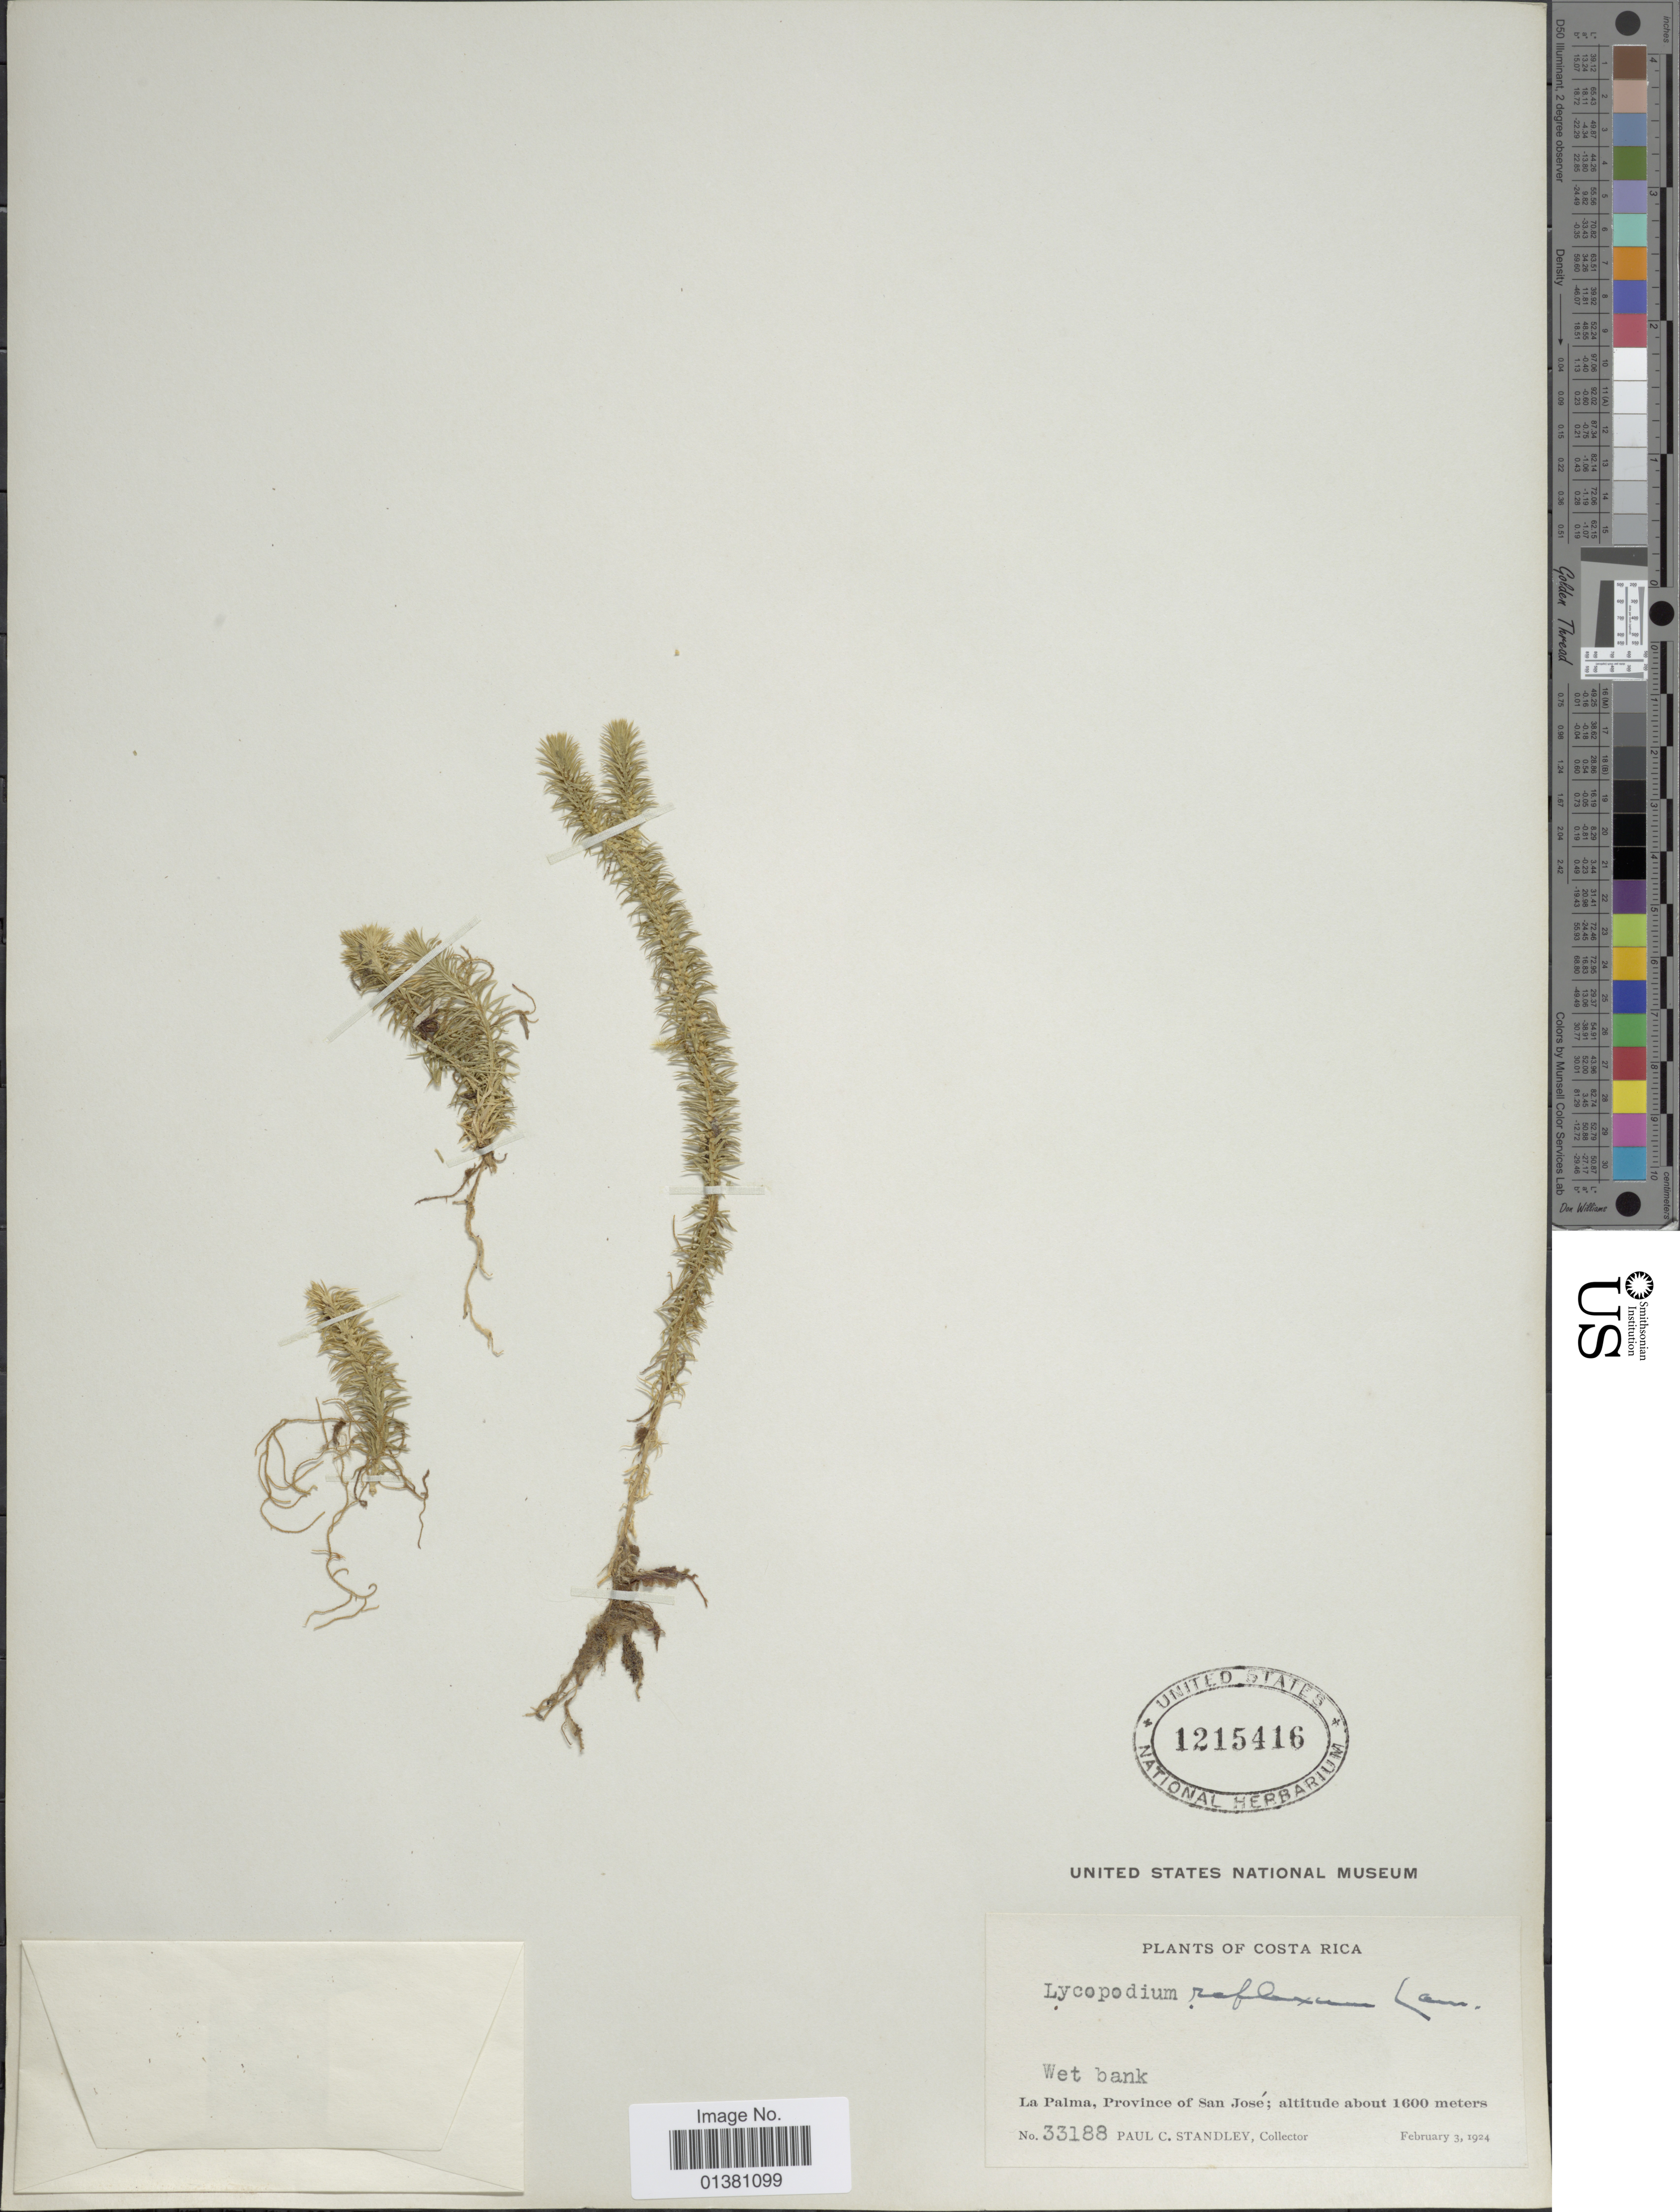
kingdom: Plantae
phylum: Tracheophyta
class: Lycopodiopsida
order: Lycopodiales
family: Lycopodiaceae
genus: Phlegmariurus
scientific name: Phlegmariurus reflexus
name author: (Lam.) B. Øllg.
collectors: P. C. Standley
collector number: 33188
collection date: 1924-02-03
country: Costa Rica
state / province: San José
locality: La Palma, Province of San José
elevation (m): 1600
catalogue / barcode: US 1215416